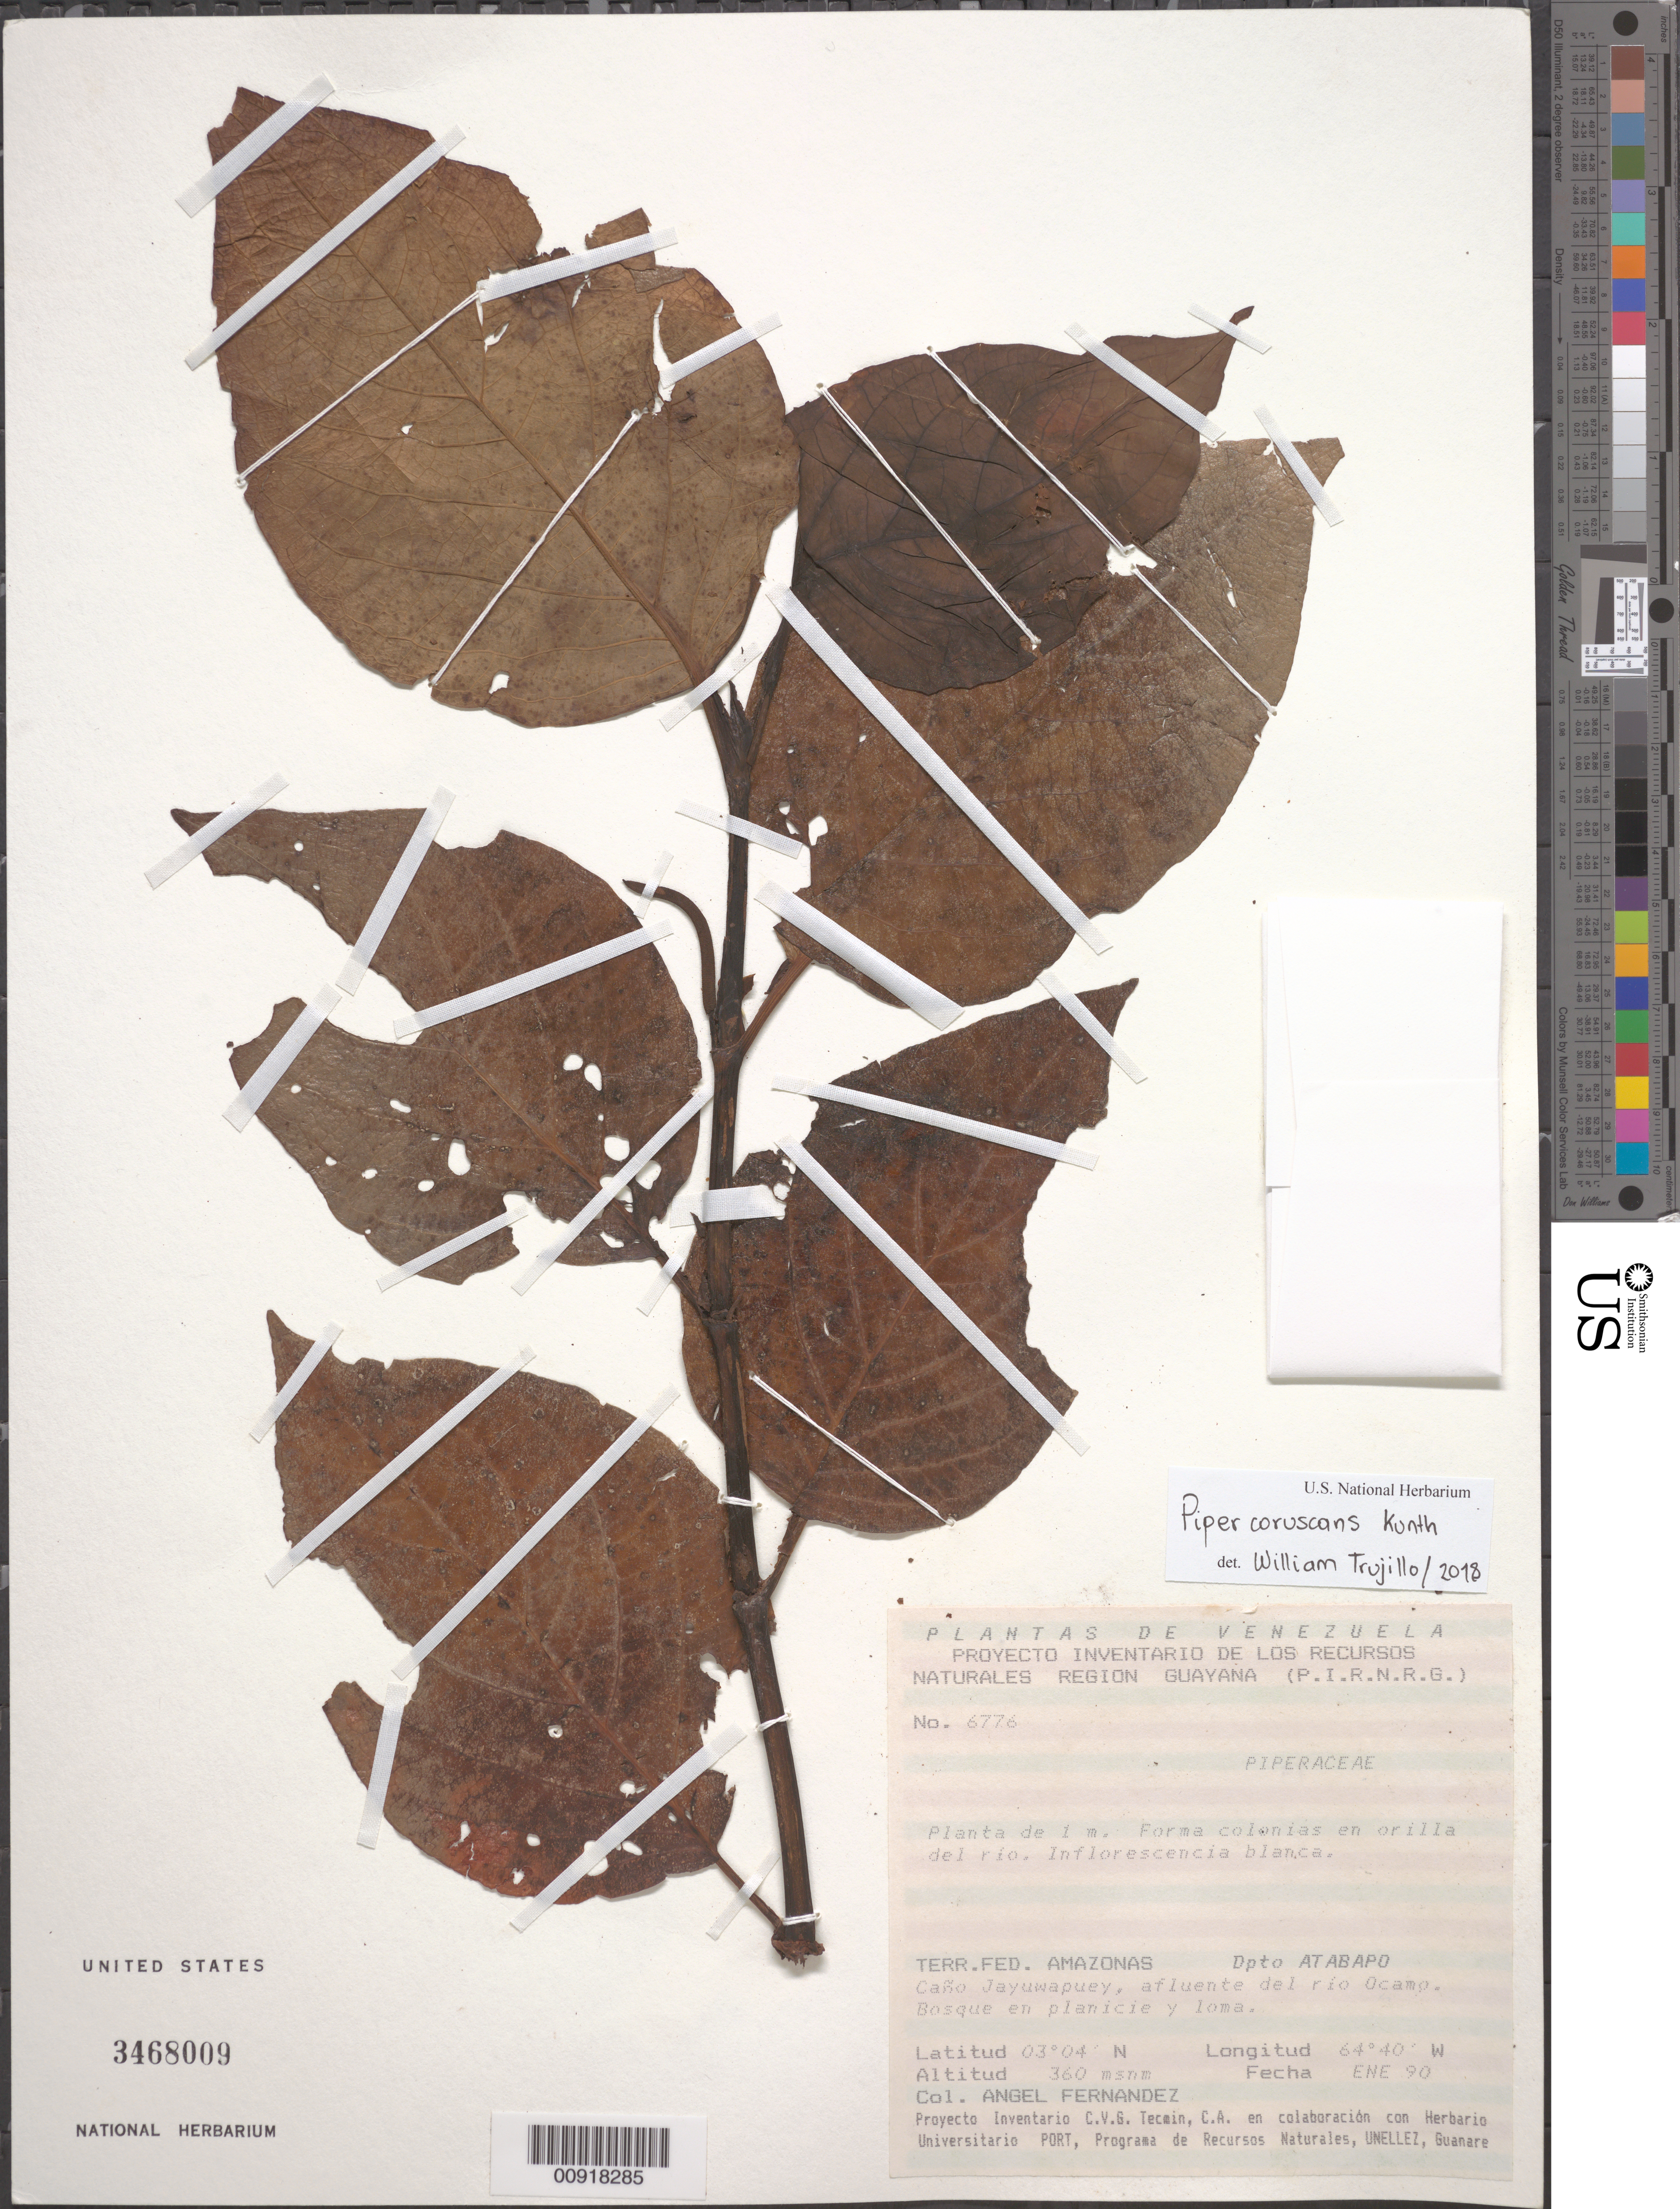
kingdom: Plantae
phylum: Tracheophyta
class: Magnoliopsida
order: Piperales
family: Piperaceae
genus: Piper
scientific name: Piper coruscans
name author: Kunth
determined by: Trujillo, William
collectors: A. Fernández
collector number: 6776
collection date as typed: Jan-90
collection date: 1990-01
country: Venezuela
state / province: Amazonas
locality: Dpto. Atabapo, Caño Jayuwapuey, afluente del Río Ocamo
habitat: Bosque en planicie y loma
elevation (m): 360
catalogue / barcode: US 3468009